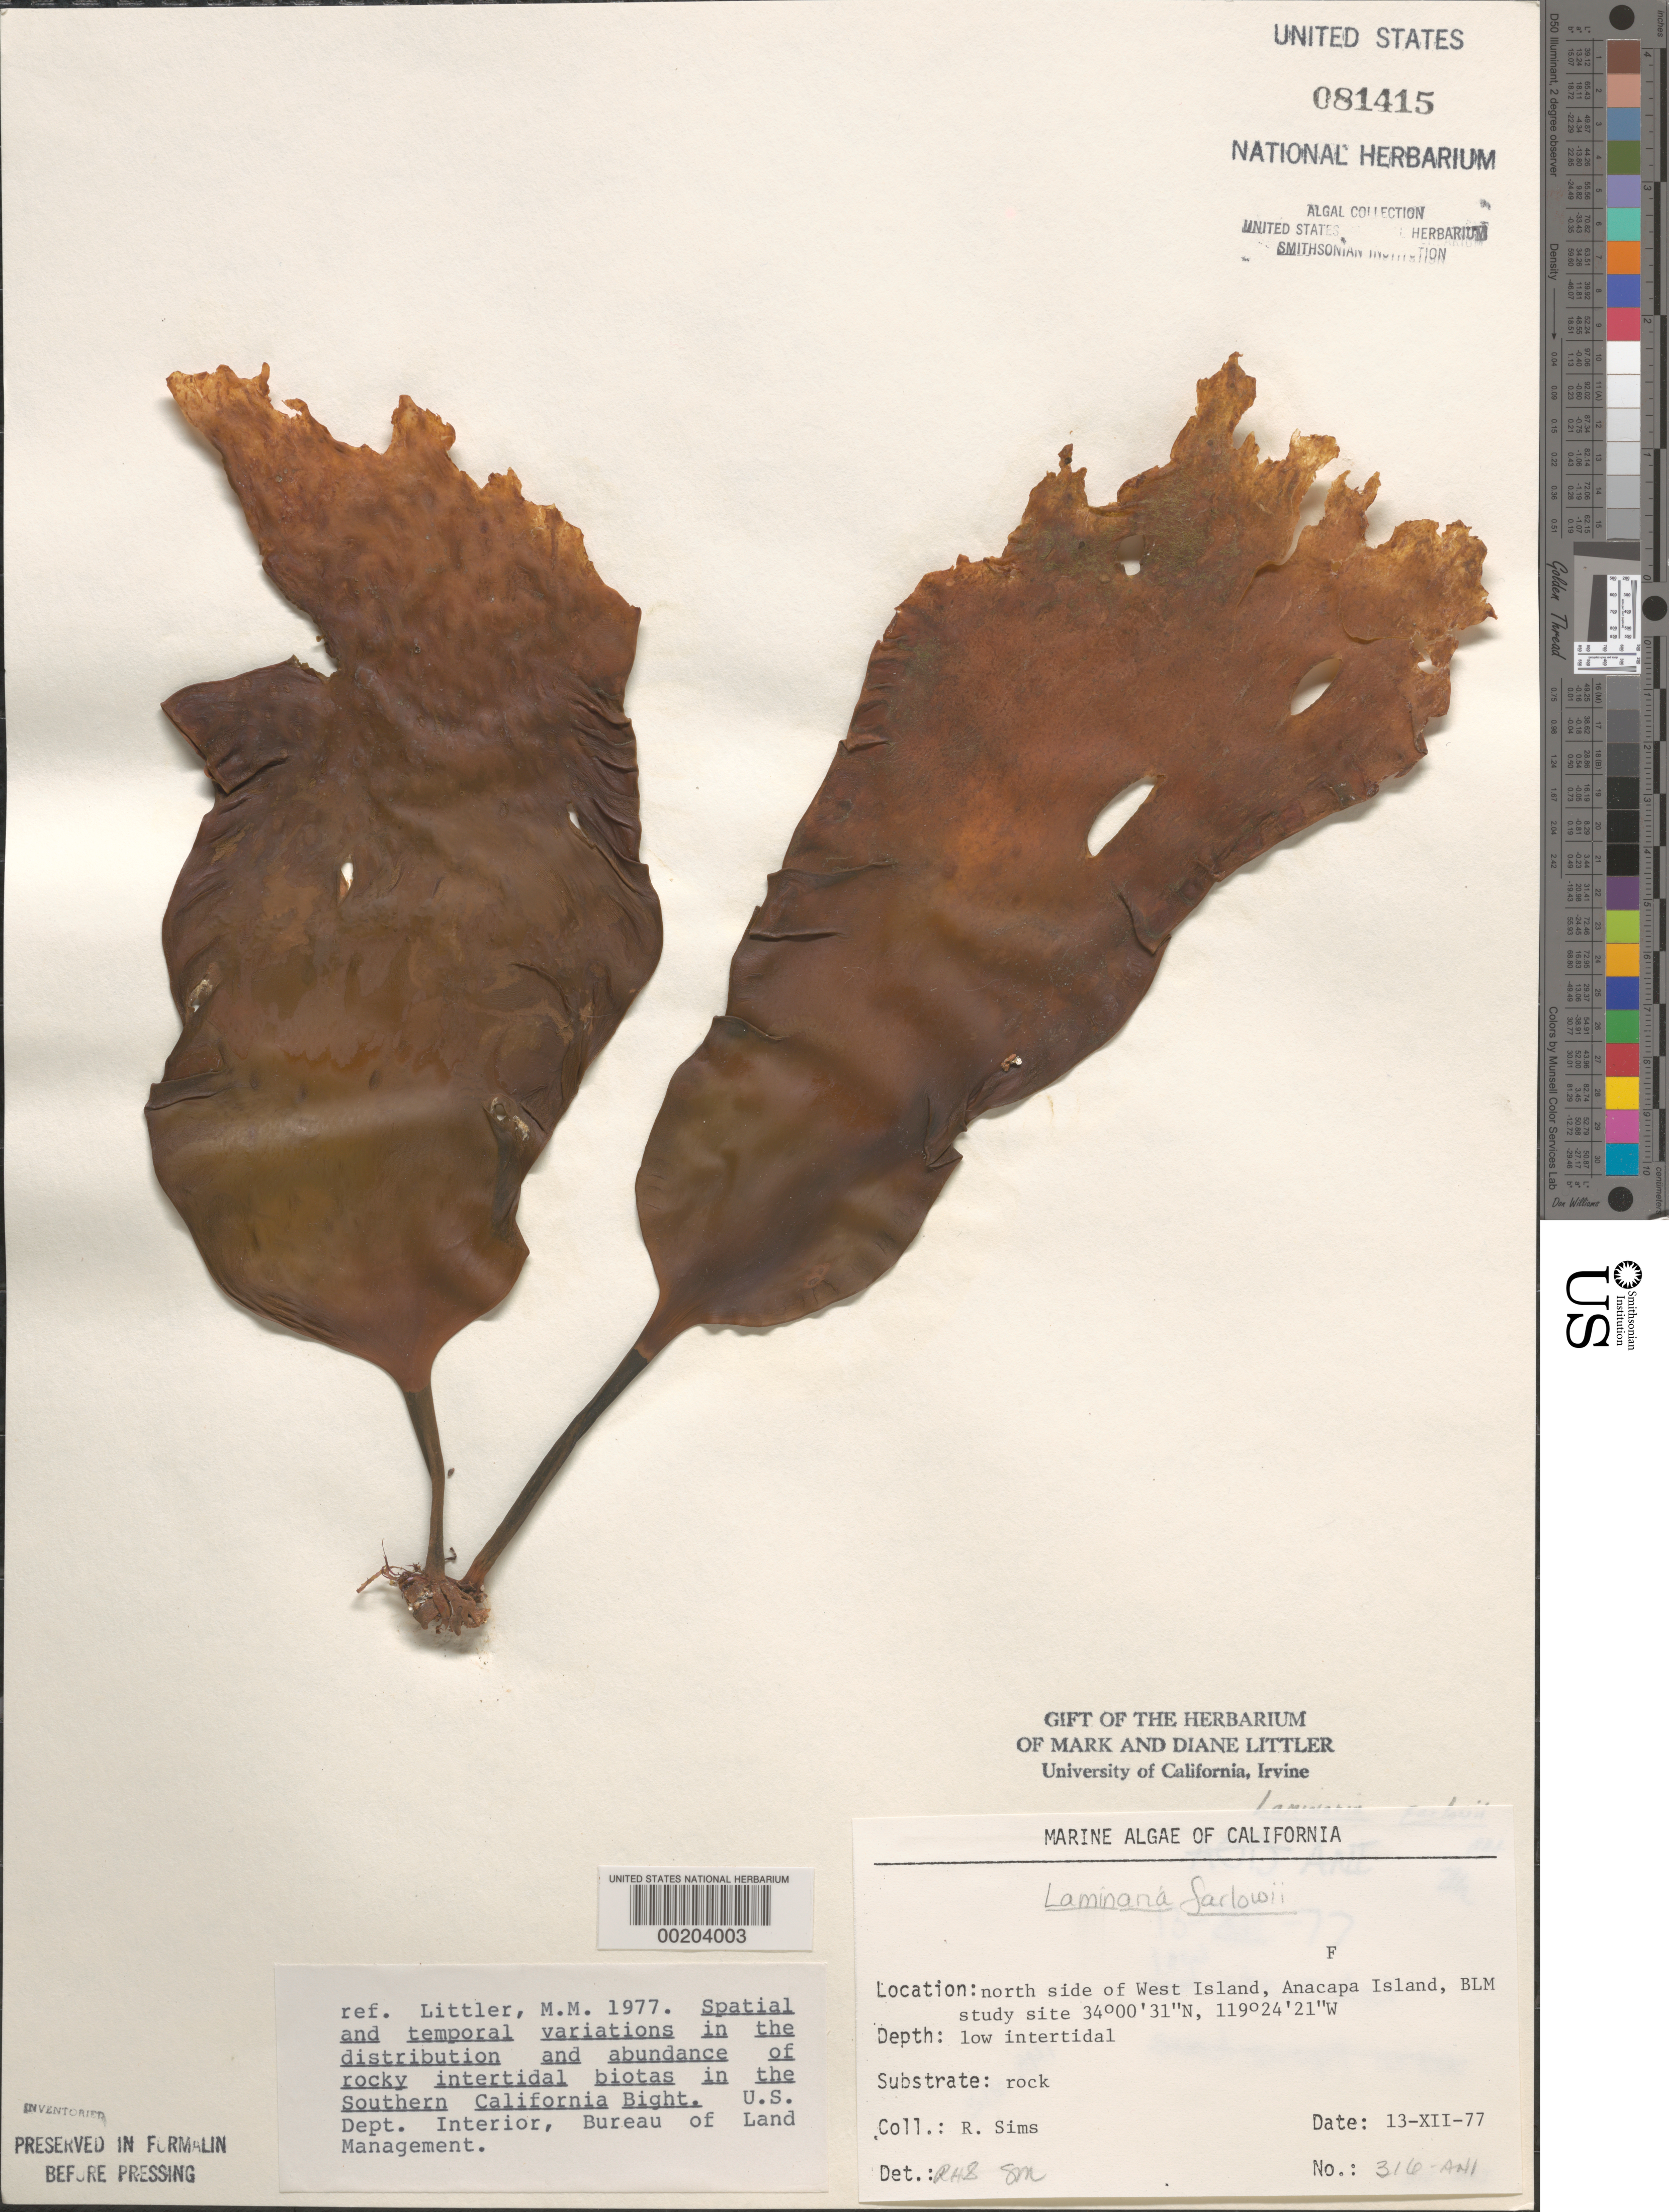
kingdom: Chromista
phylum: Ochrophyta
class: Phaeophyceae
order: Laminariales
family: Laminariaceae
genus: Laminaria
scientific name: Laminaria farlowii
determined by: Sims, Robert H.; Murray, S. N.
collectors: R. H. Sims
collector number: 316-ANI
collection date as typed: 13 Dec 1977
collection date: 1977-12-13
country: United States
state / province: California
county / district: Ventura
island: Anacapa Island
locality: North side of west island, northwest end of Frenchy's Cove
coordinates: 34 00'31"N, 119 24'21"W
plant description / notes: BLM-SOCALBIGHT Rocky Intertidal Survey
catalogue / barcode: US 81415